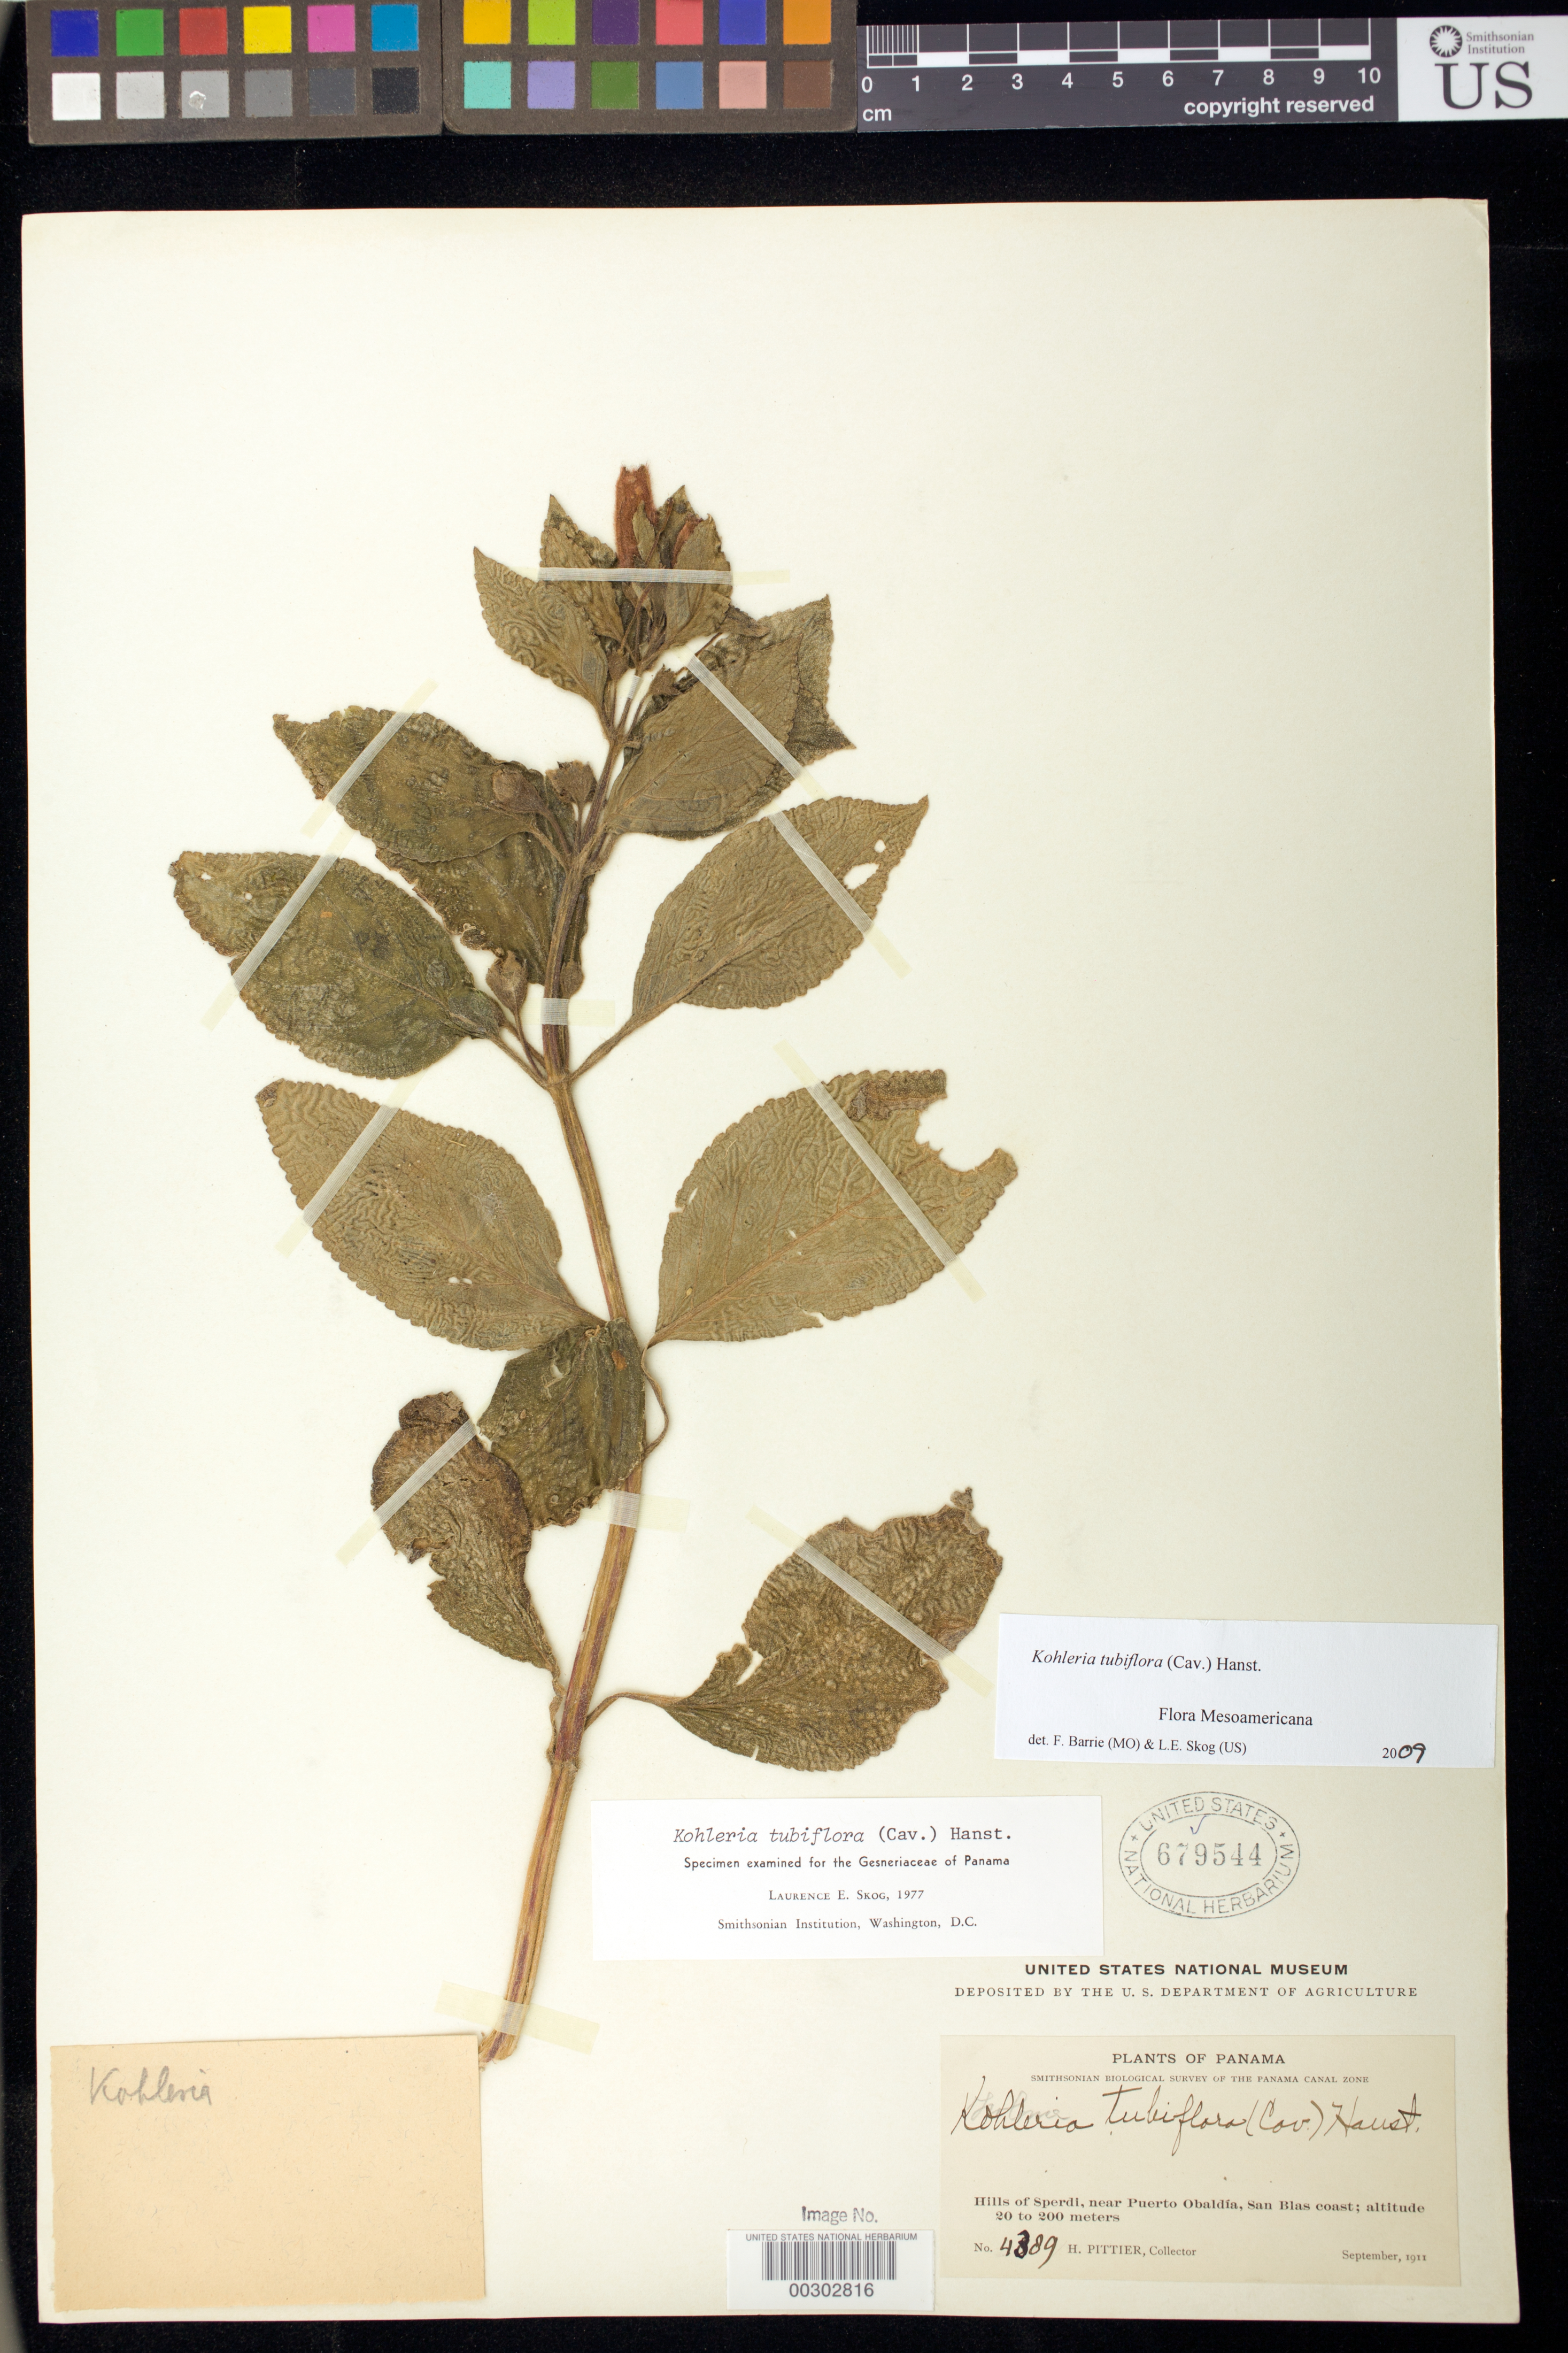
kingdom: Plantae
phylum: Tracheophyta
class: Magnoliopsida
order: Lamiales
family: Gesneriaceae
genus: Kohleria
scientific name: Kohleria tubiflora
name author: (Cav.) Hanst.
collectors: H. F. Pittier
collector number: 4389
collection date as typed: Sep 1911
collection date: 1911-09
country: Panama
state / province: Kuna Yala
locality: Hills of Sperdi, near Puerto Obaldia, San Blas coast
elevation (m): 20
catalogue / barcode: US 679544